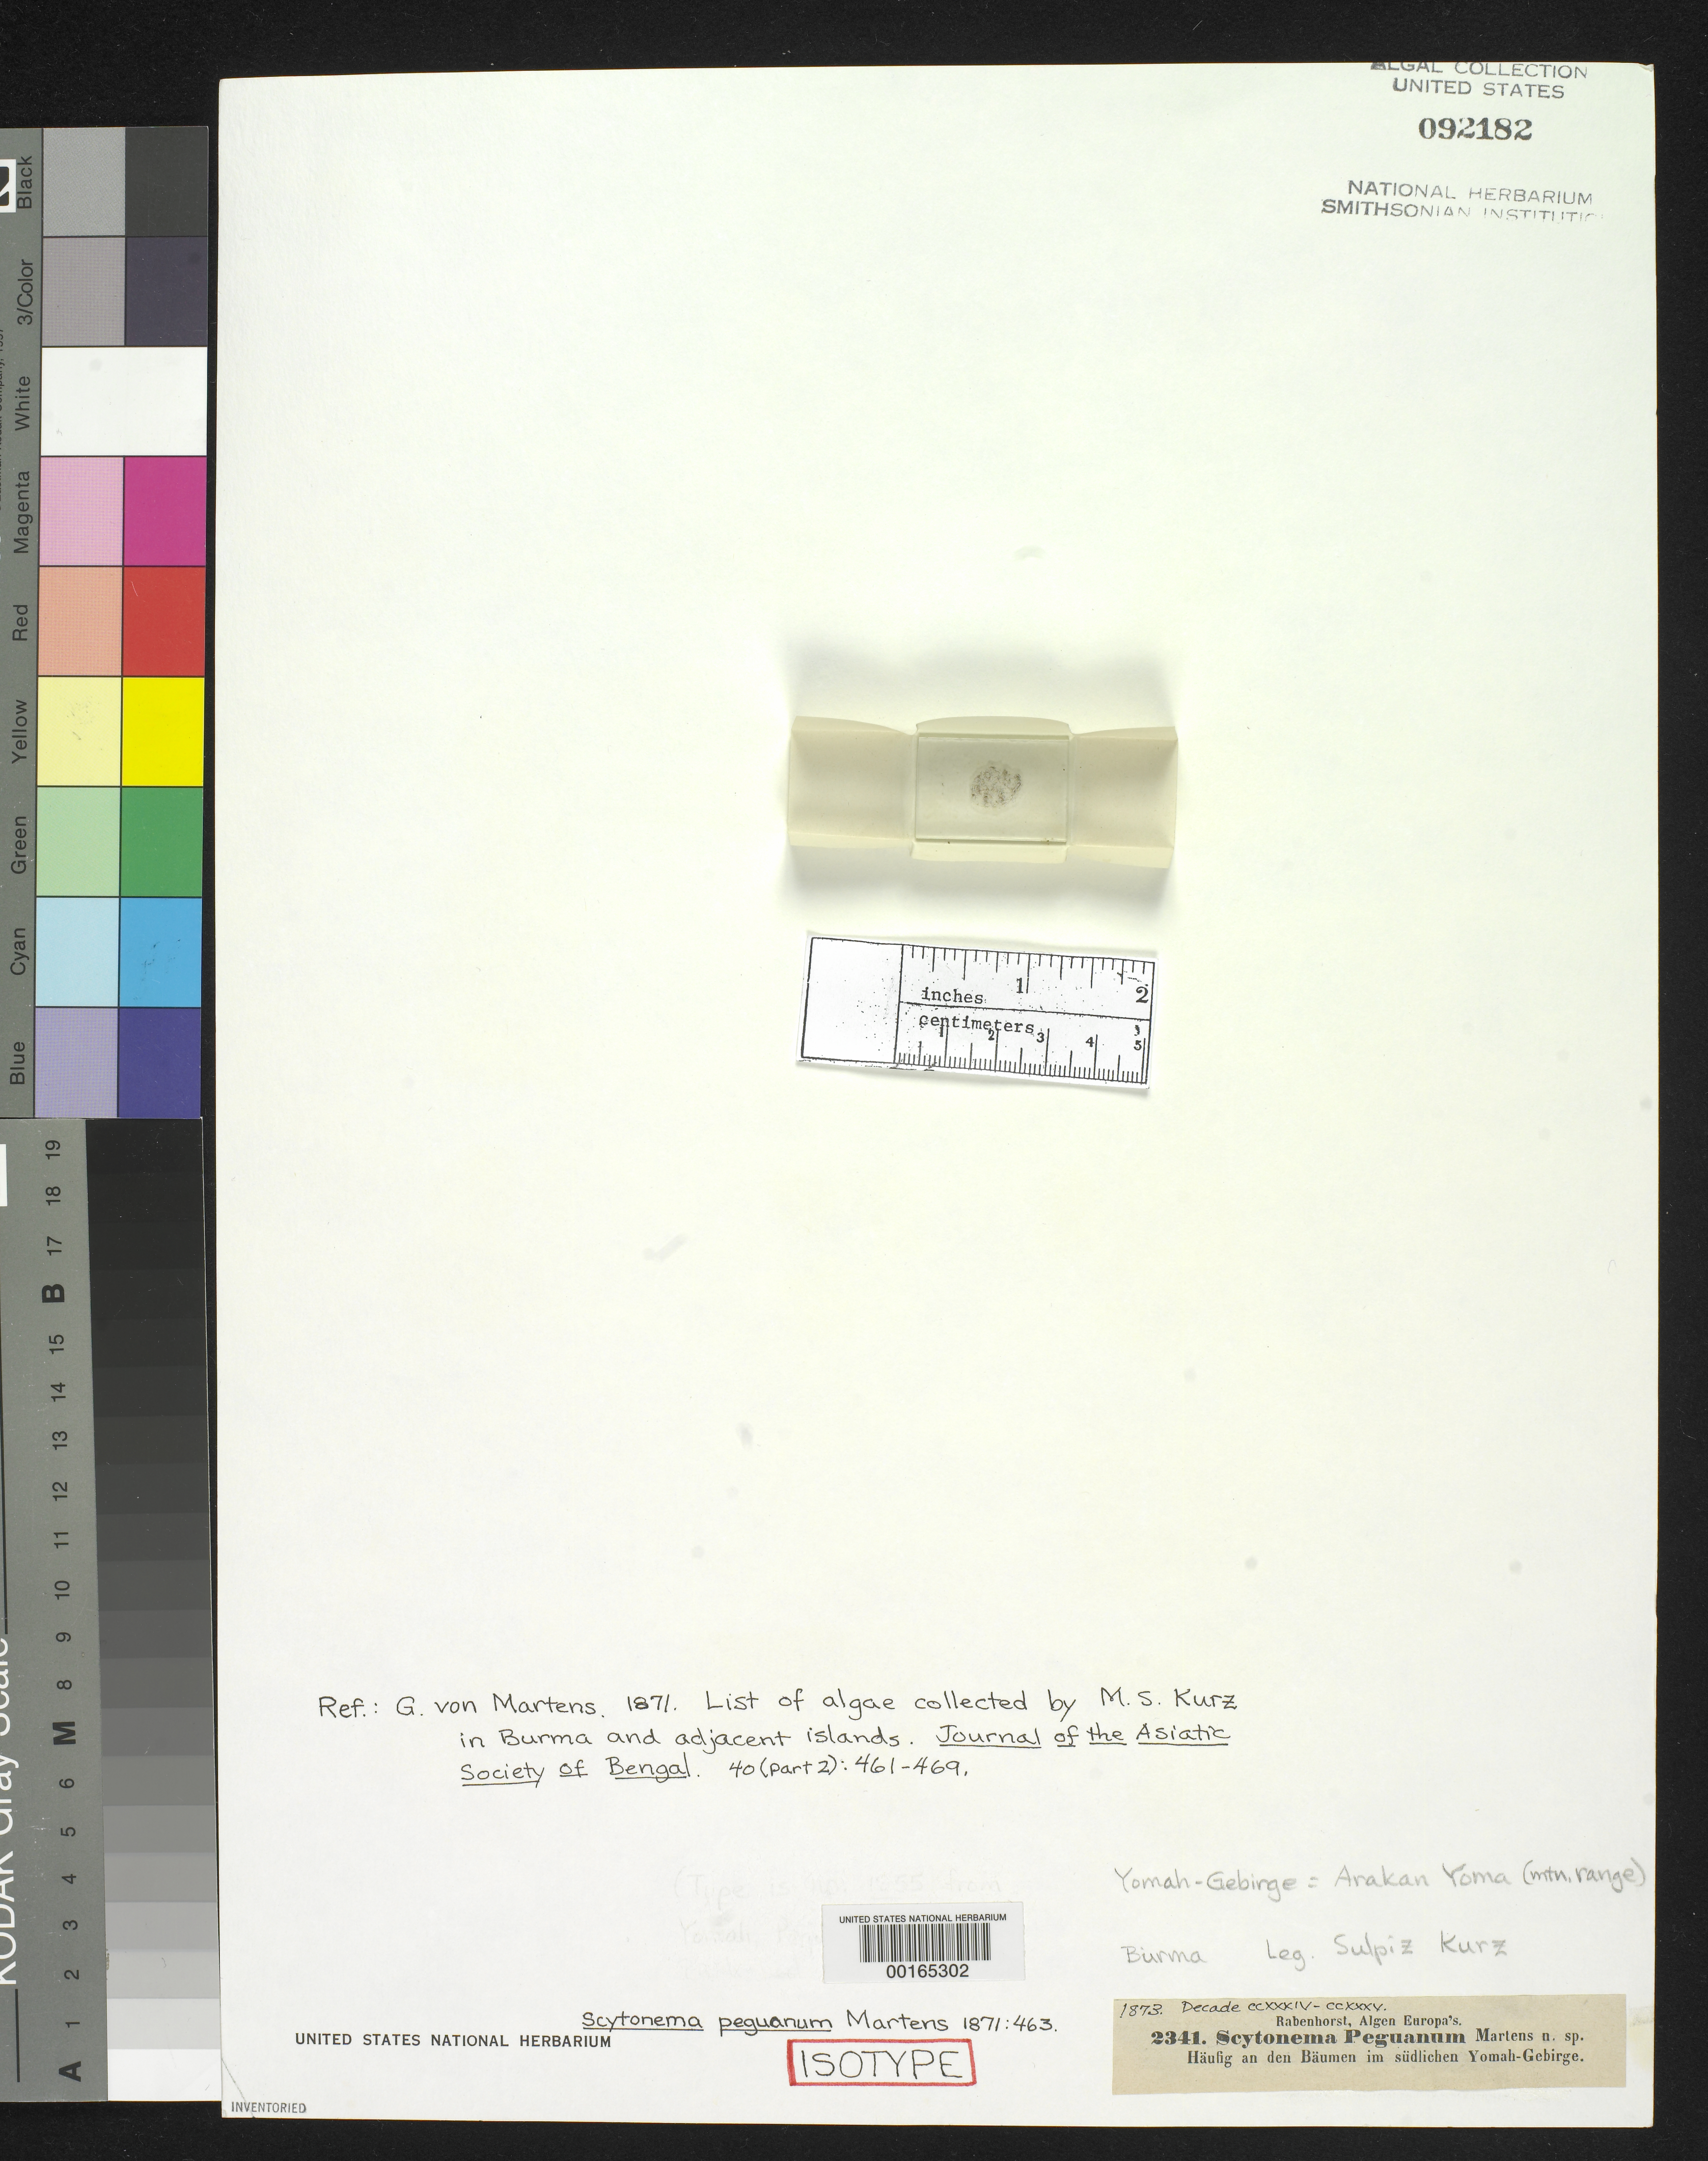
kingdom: Bacteria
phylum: Cyanobacteria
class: Cyanobacteriia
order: Cyanobacteriales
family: Scytonemataceae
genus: Scytonema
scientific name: Scytonema peguanum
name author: G. Martens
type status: Isotype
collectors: W. Kurz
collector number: Kurz 2341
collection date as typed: Dec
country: Myanmar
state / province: Pegu Division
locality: Southern Yoma Mountains (Yomah-Gebirge), Tyoben.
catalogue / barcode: US 92182